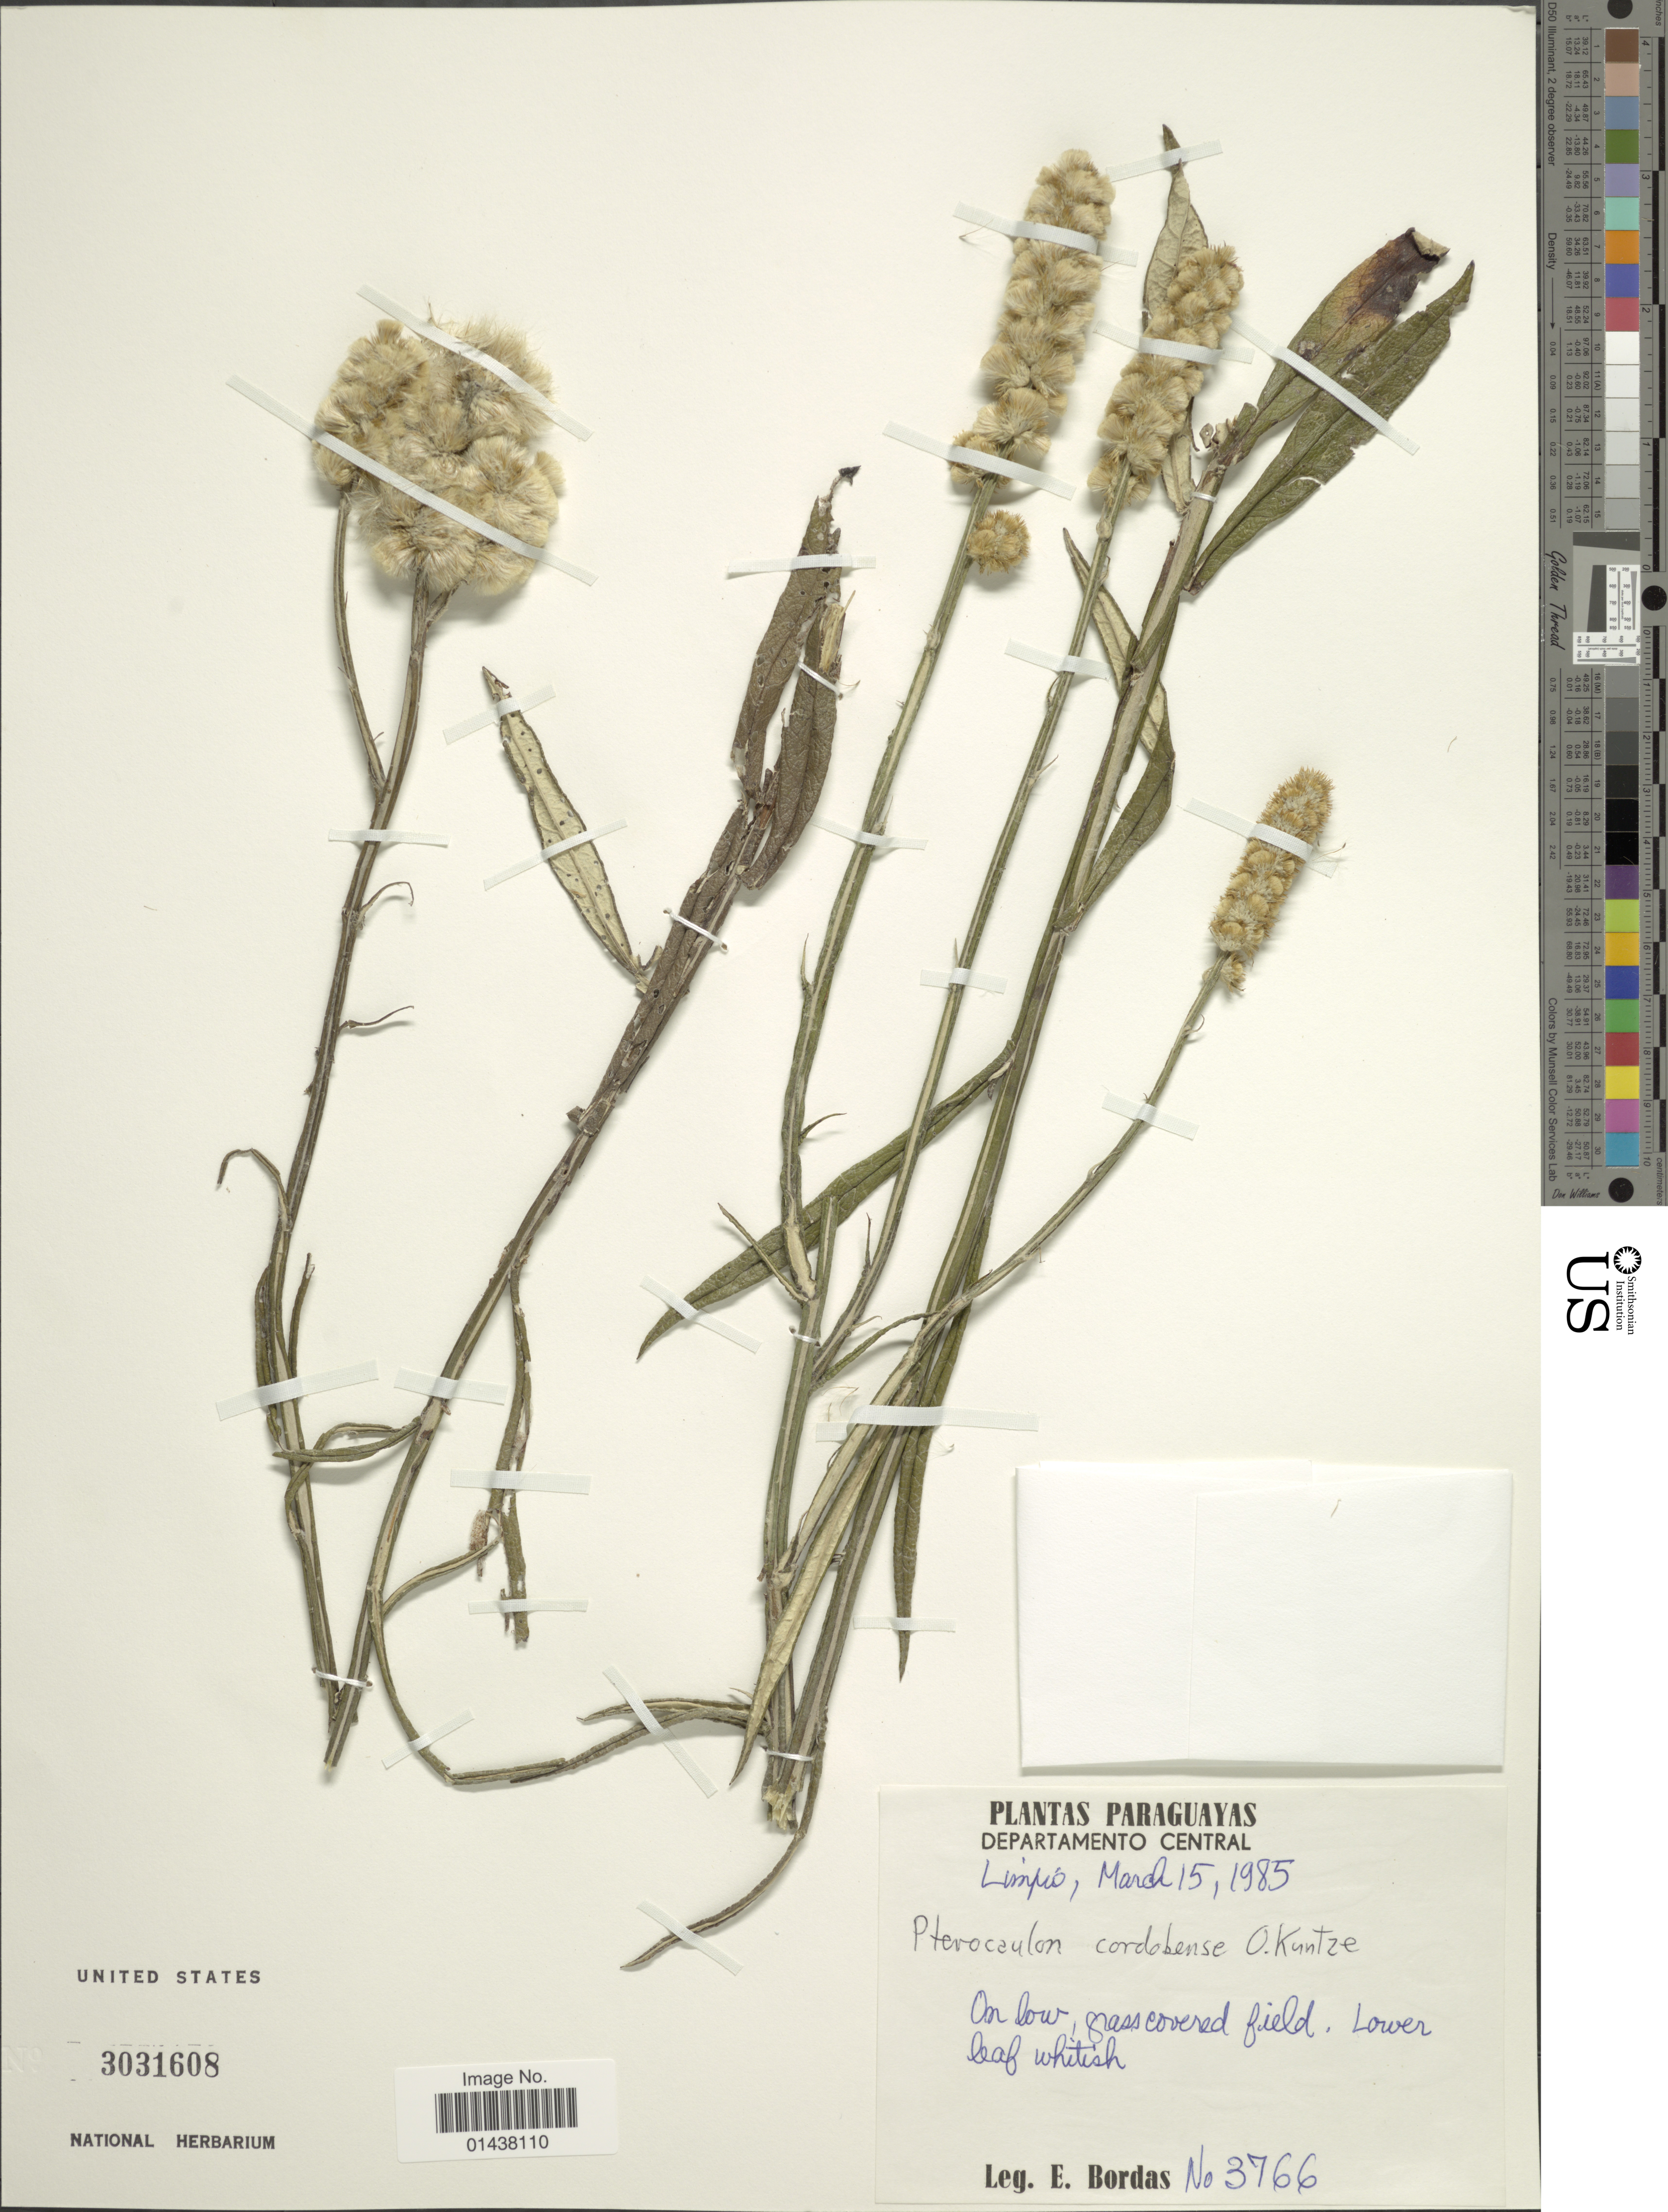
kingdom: Plantae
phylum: Tracheophyta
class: Magnoliopsida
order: Asterales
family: Asteraceae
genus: Pterocaulon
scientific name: Pterocaulon cordobense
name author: Kuntze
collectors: E. Bordas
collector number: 3766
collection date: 1985-03-15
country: Paraguay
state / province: Central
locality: Limpio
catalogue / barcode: US 3031608